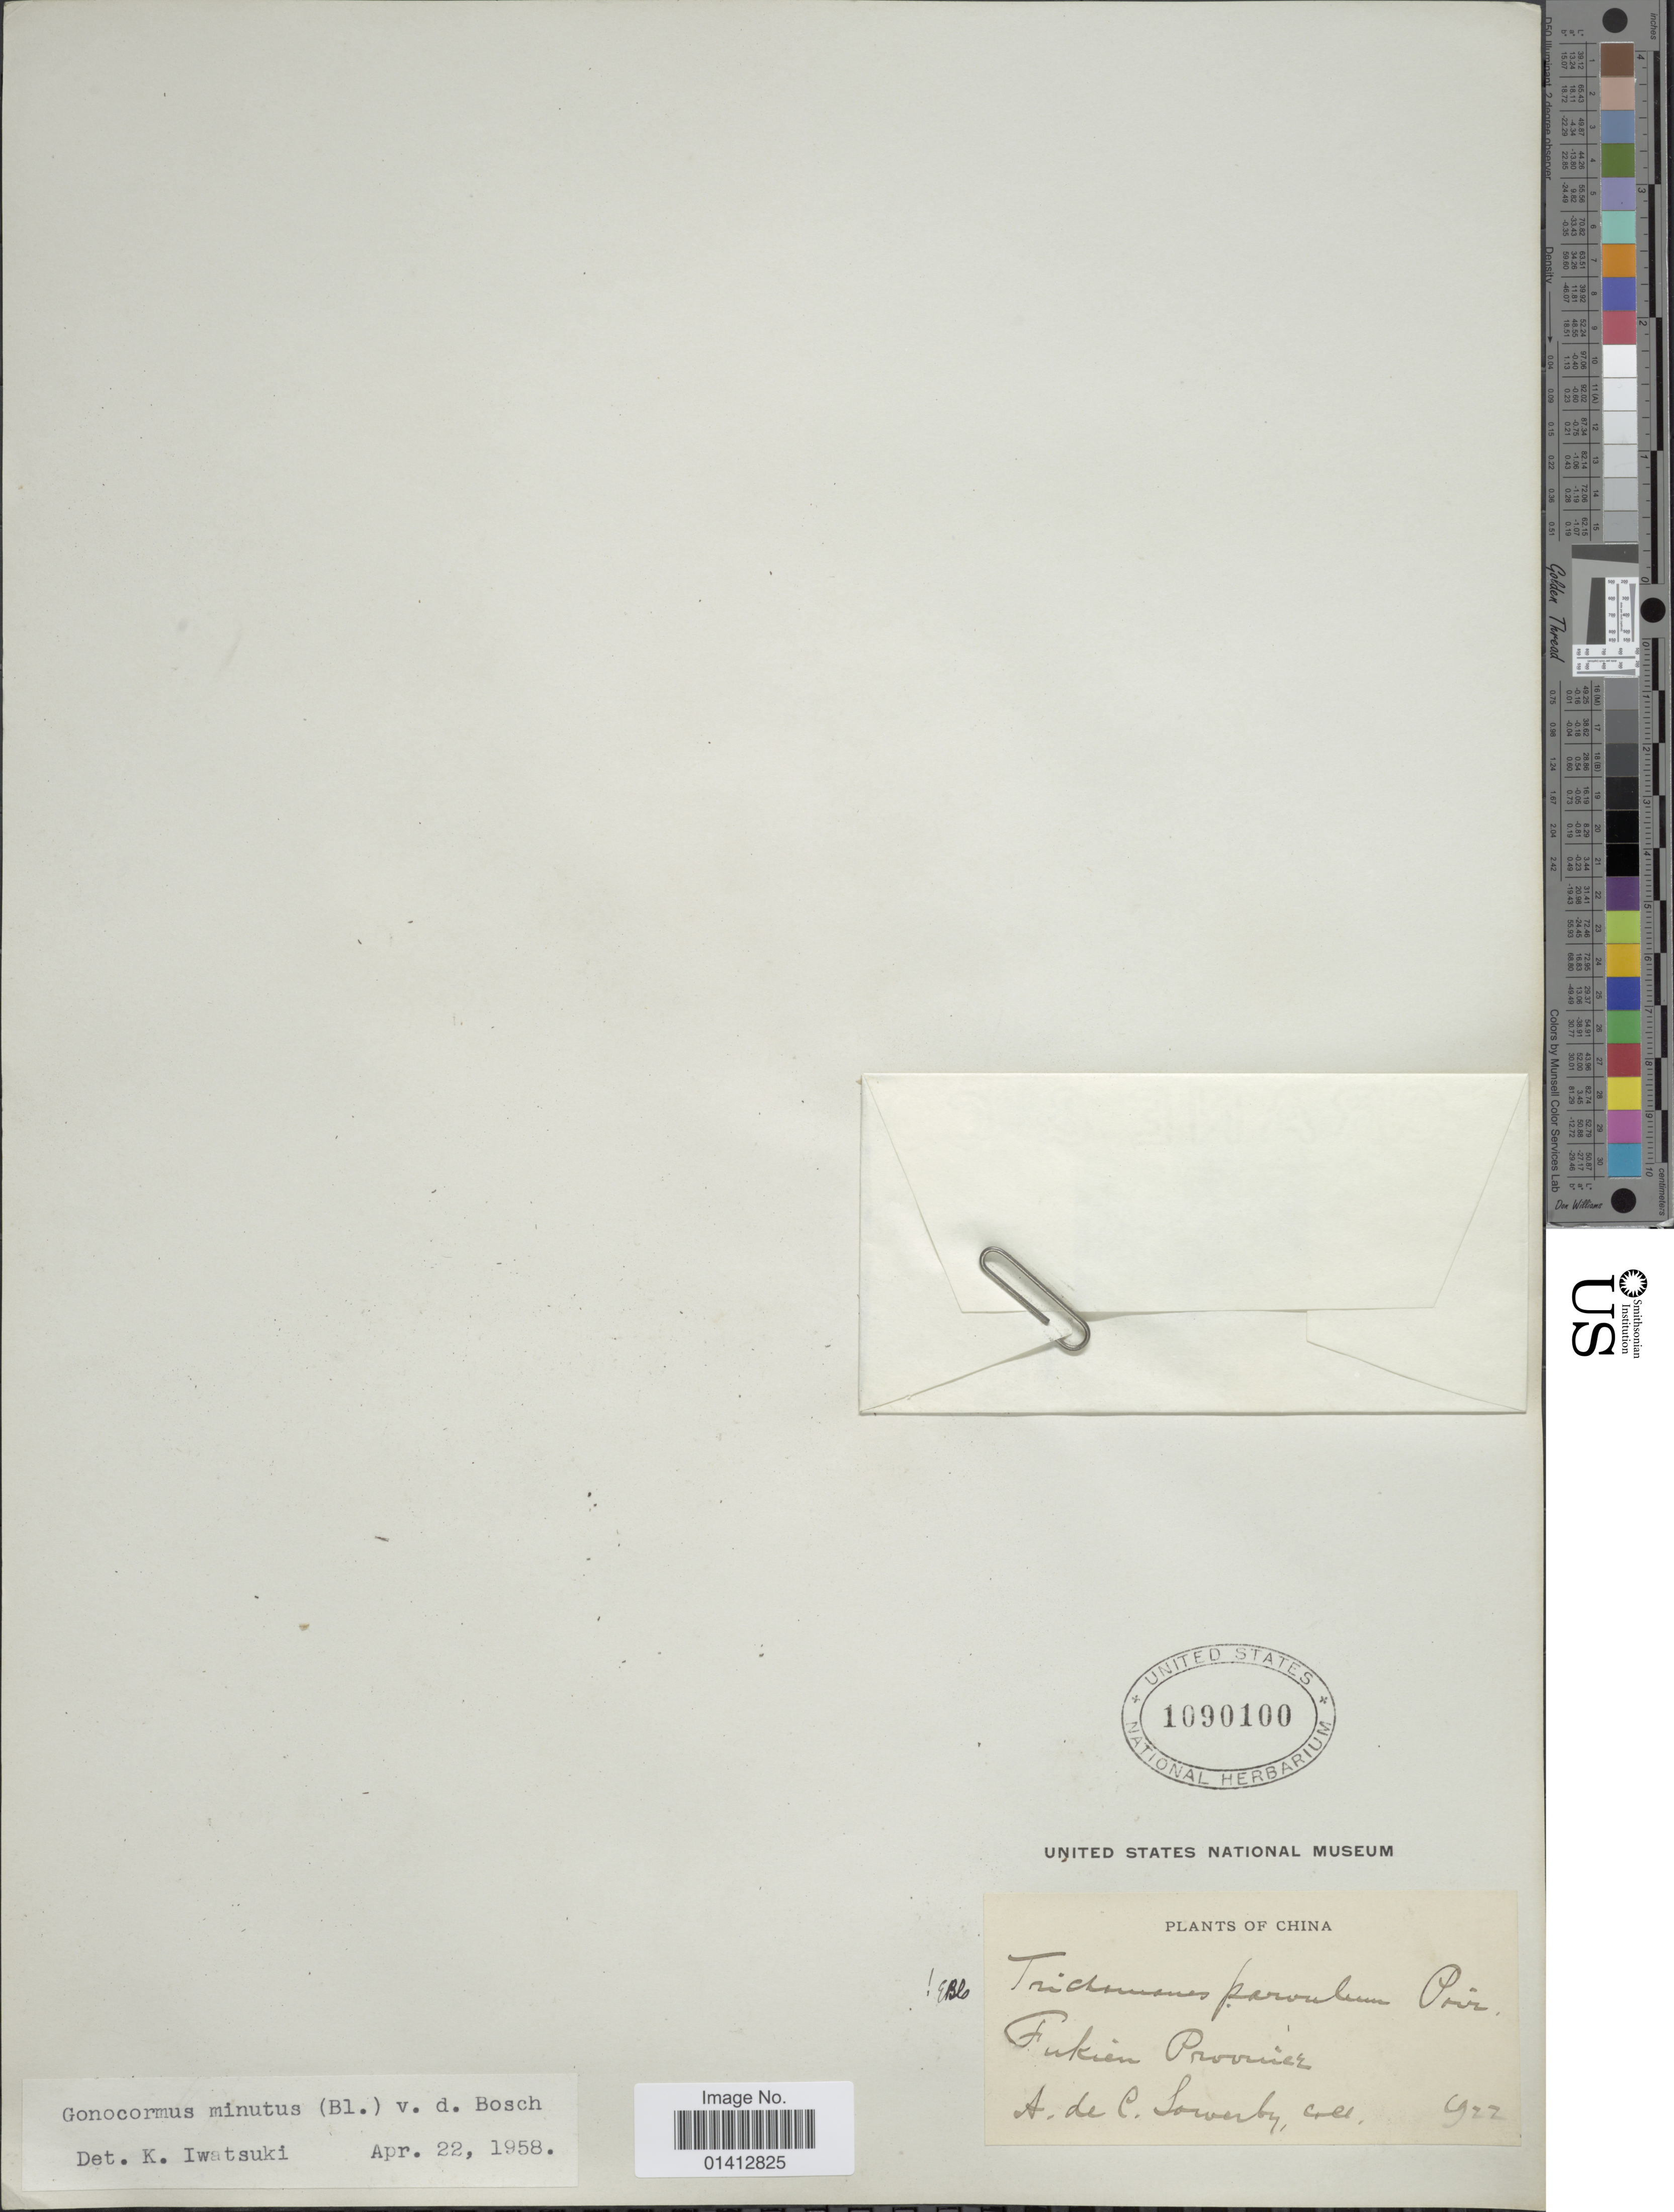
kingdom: Plantae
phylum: Tracheophyta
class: Polypodiopsida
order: Hymenophyllales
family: Hymenophyllaceae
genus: Crepidomanes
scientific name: Crepidomanes minutum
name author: (Blume) K. Iwats.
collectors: A. Sowerby & C. Sowerby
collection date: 1922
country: China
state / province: Fujian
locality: Fukien Province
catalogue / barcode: US 1090100